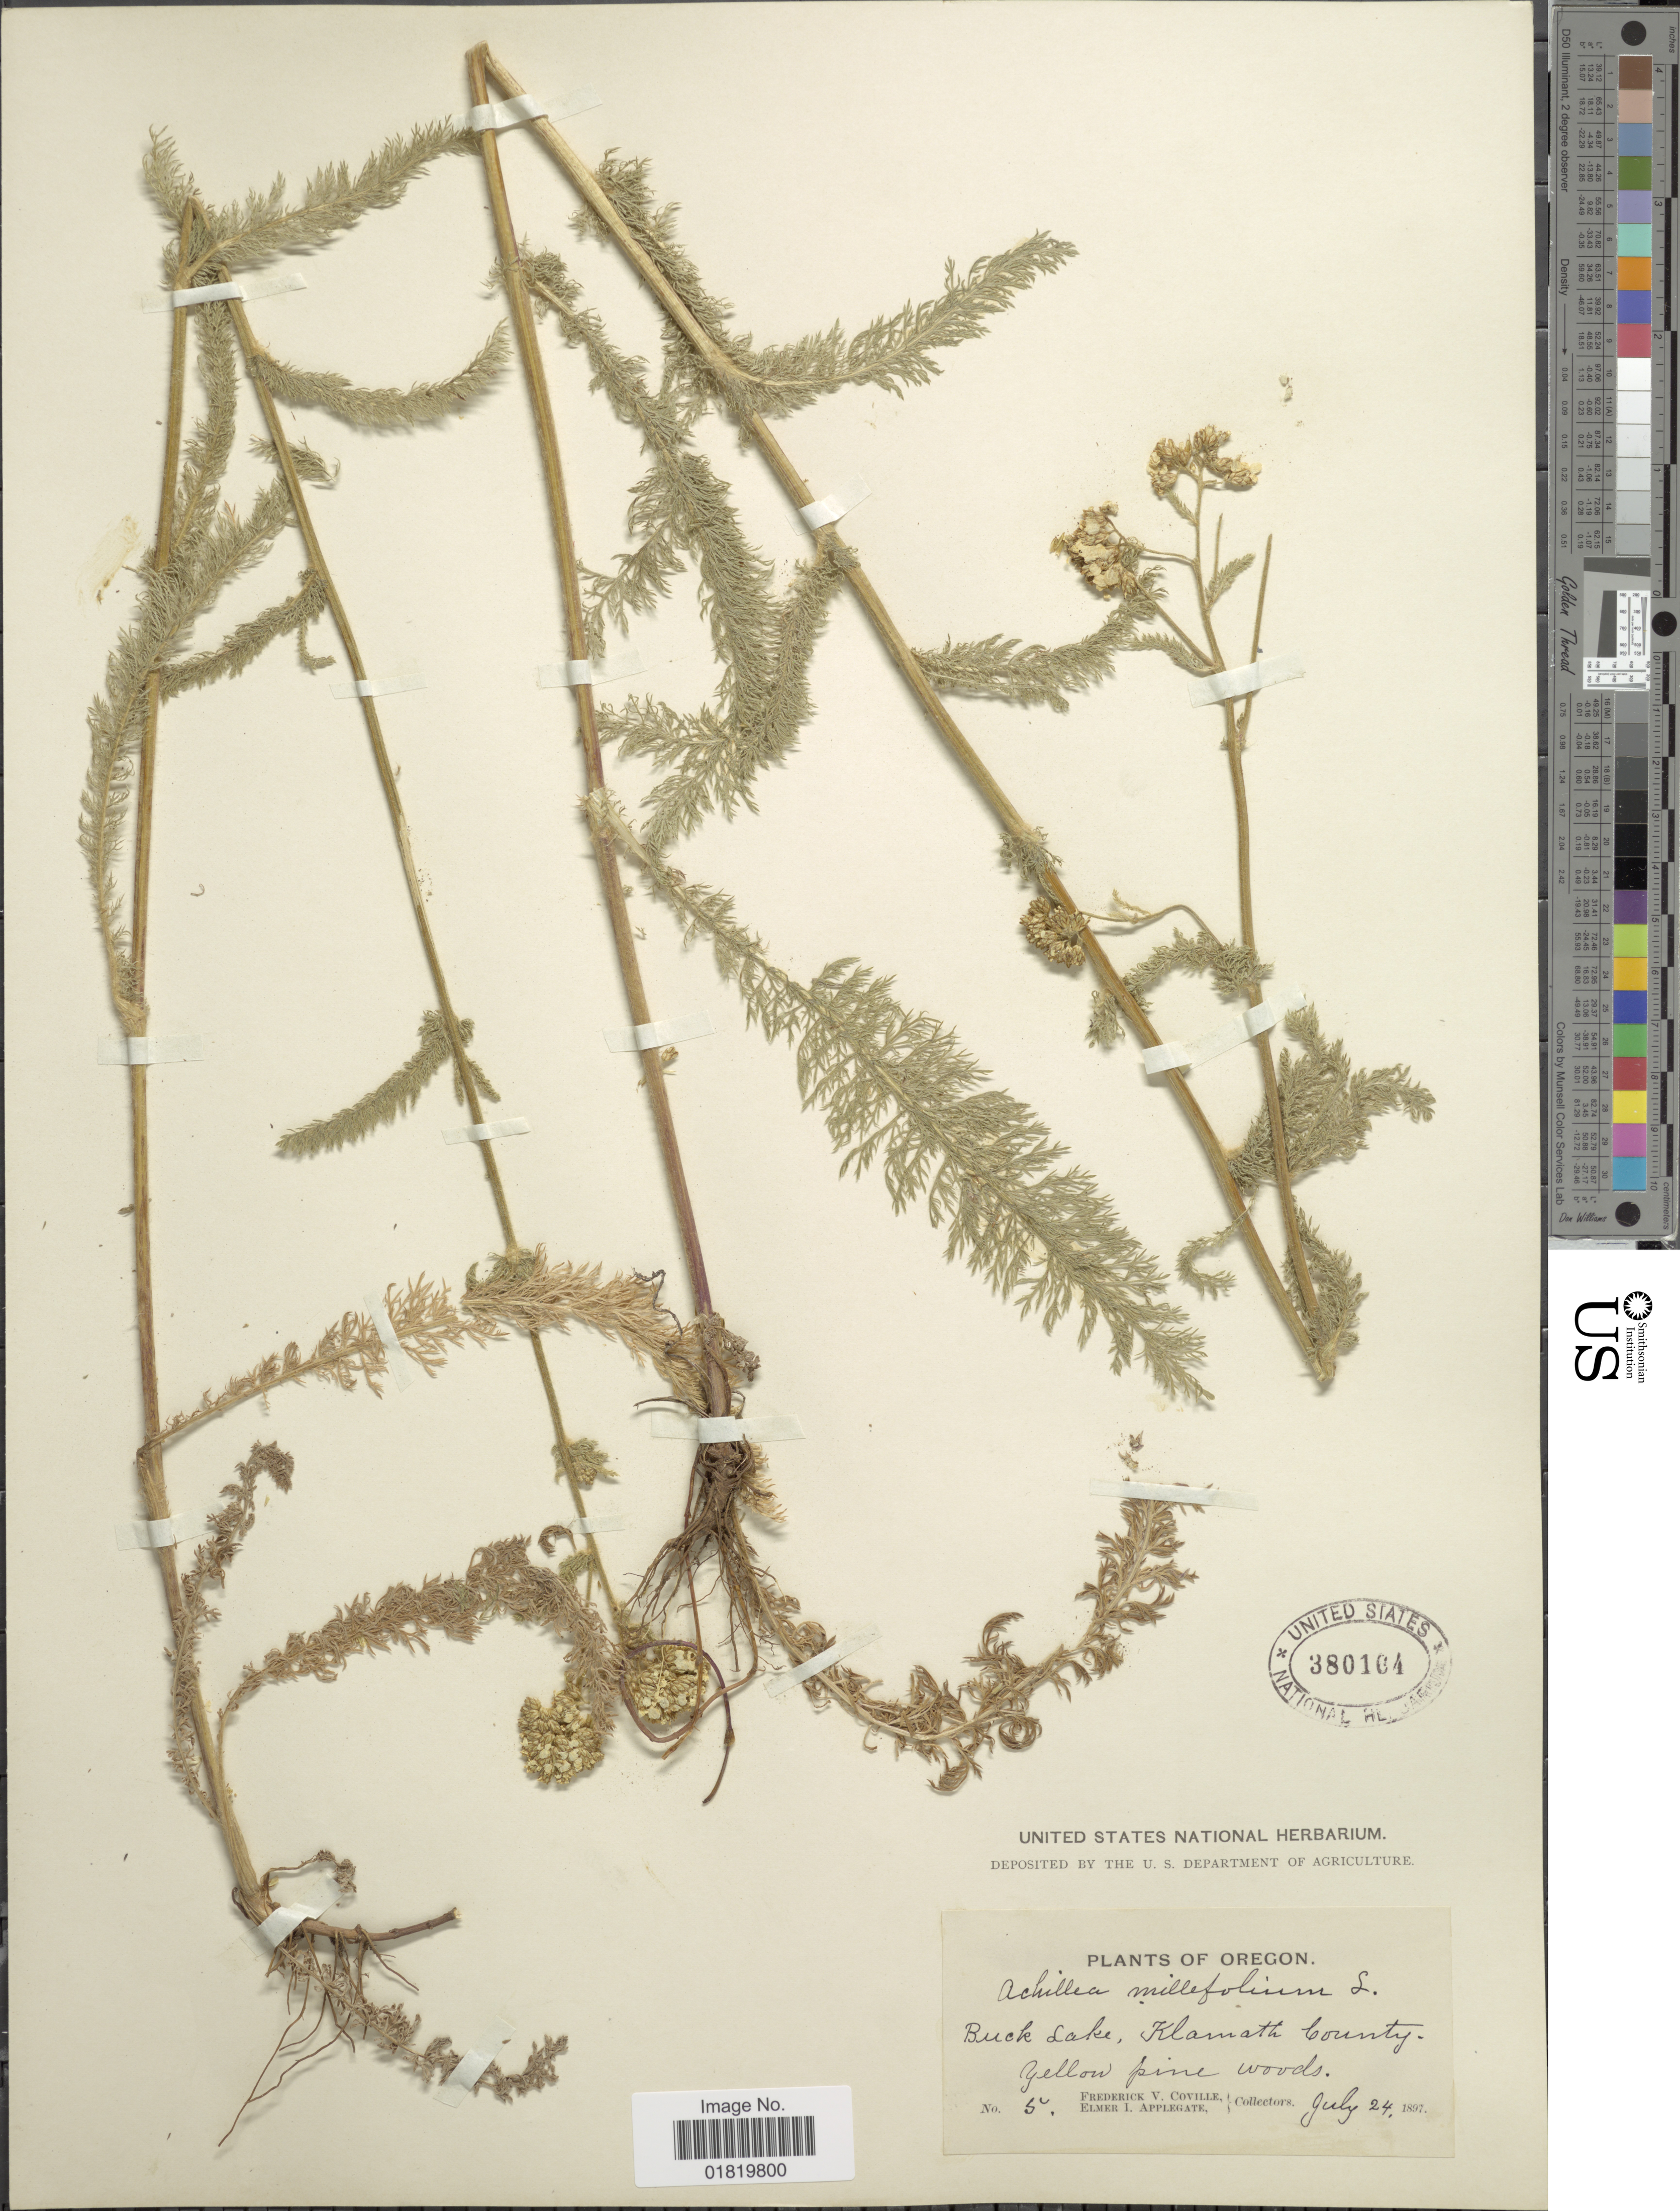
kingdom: Plantae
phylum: Tracheophyta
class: Magnoliopsida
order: Asterales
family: Asteraceae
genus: Achillea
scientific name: Achillea borealis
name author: Bong.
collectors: F. V. Coville & E. I. Applegate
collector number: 5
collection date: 1897-07-24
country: United States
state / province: Oregon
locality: Buck Lake, Klamath County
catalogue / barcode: US 380164